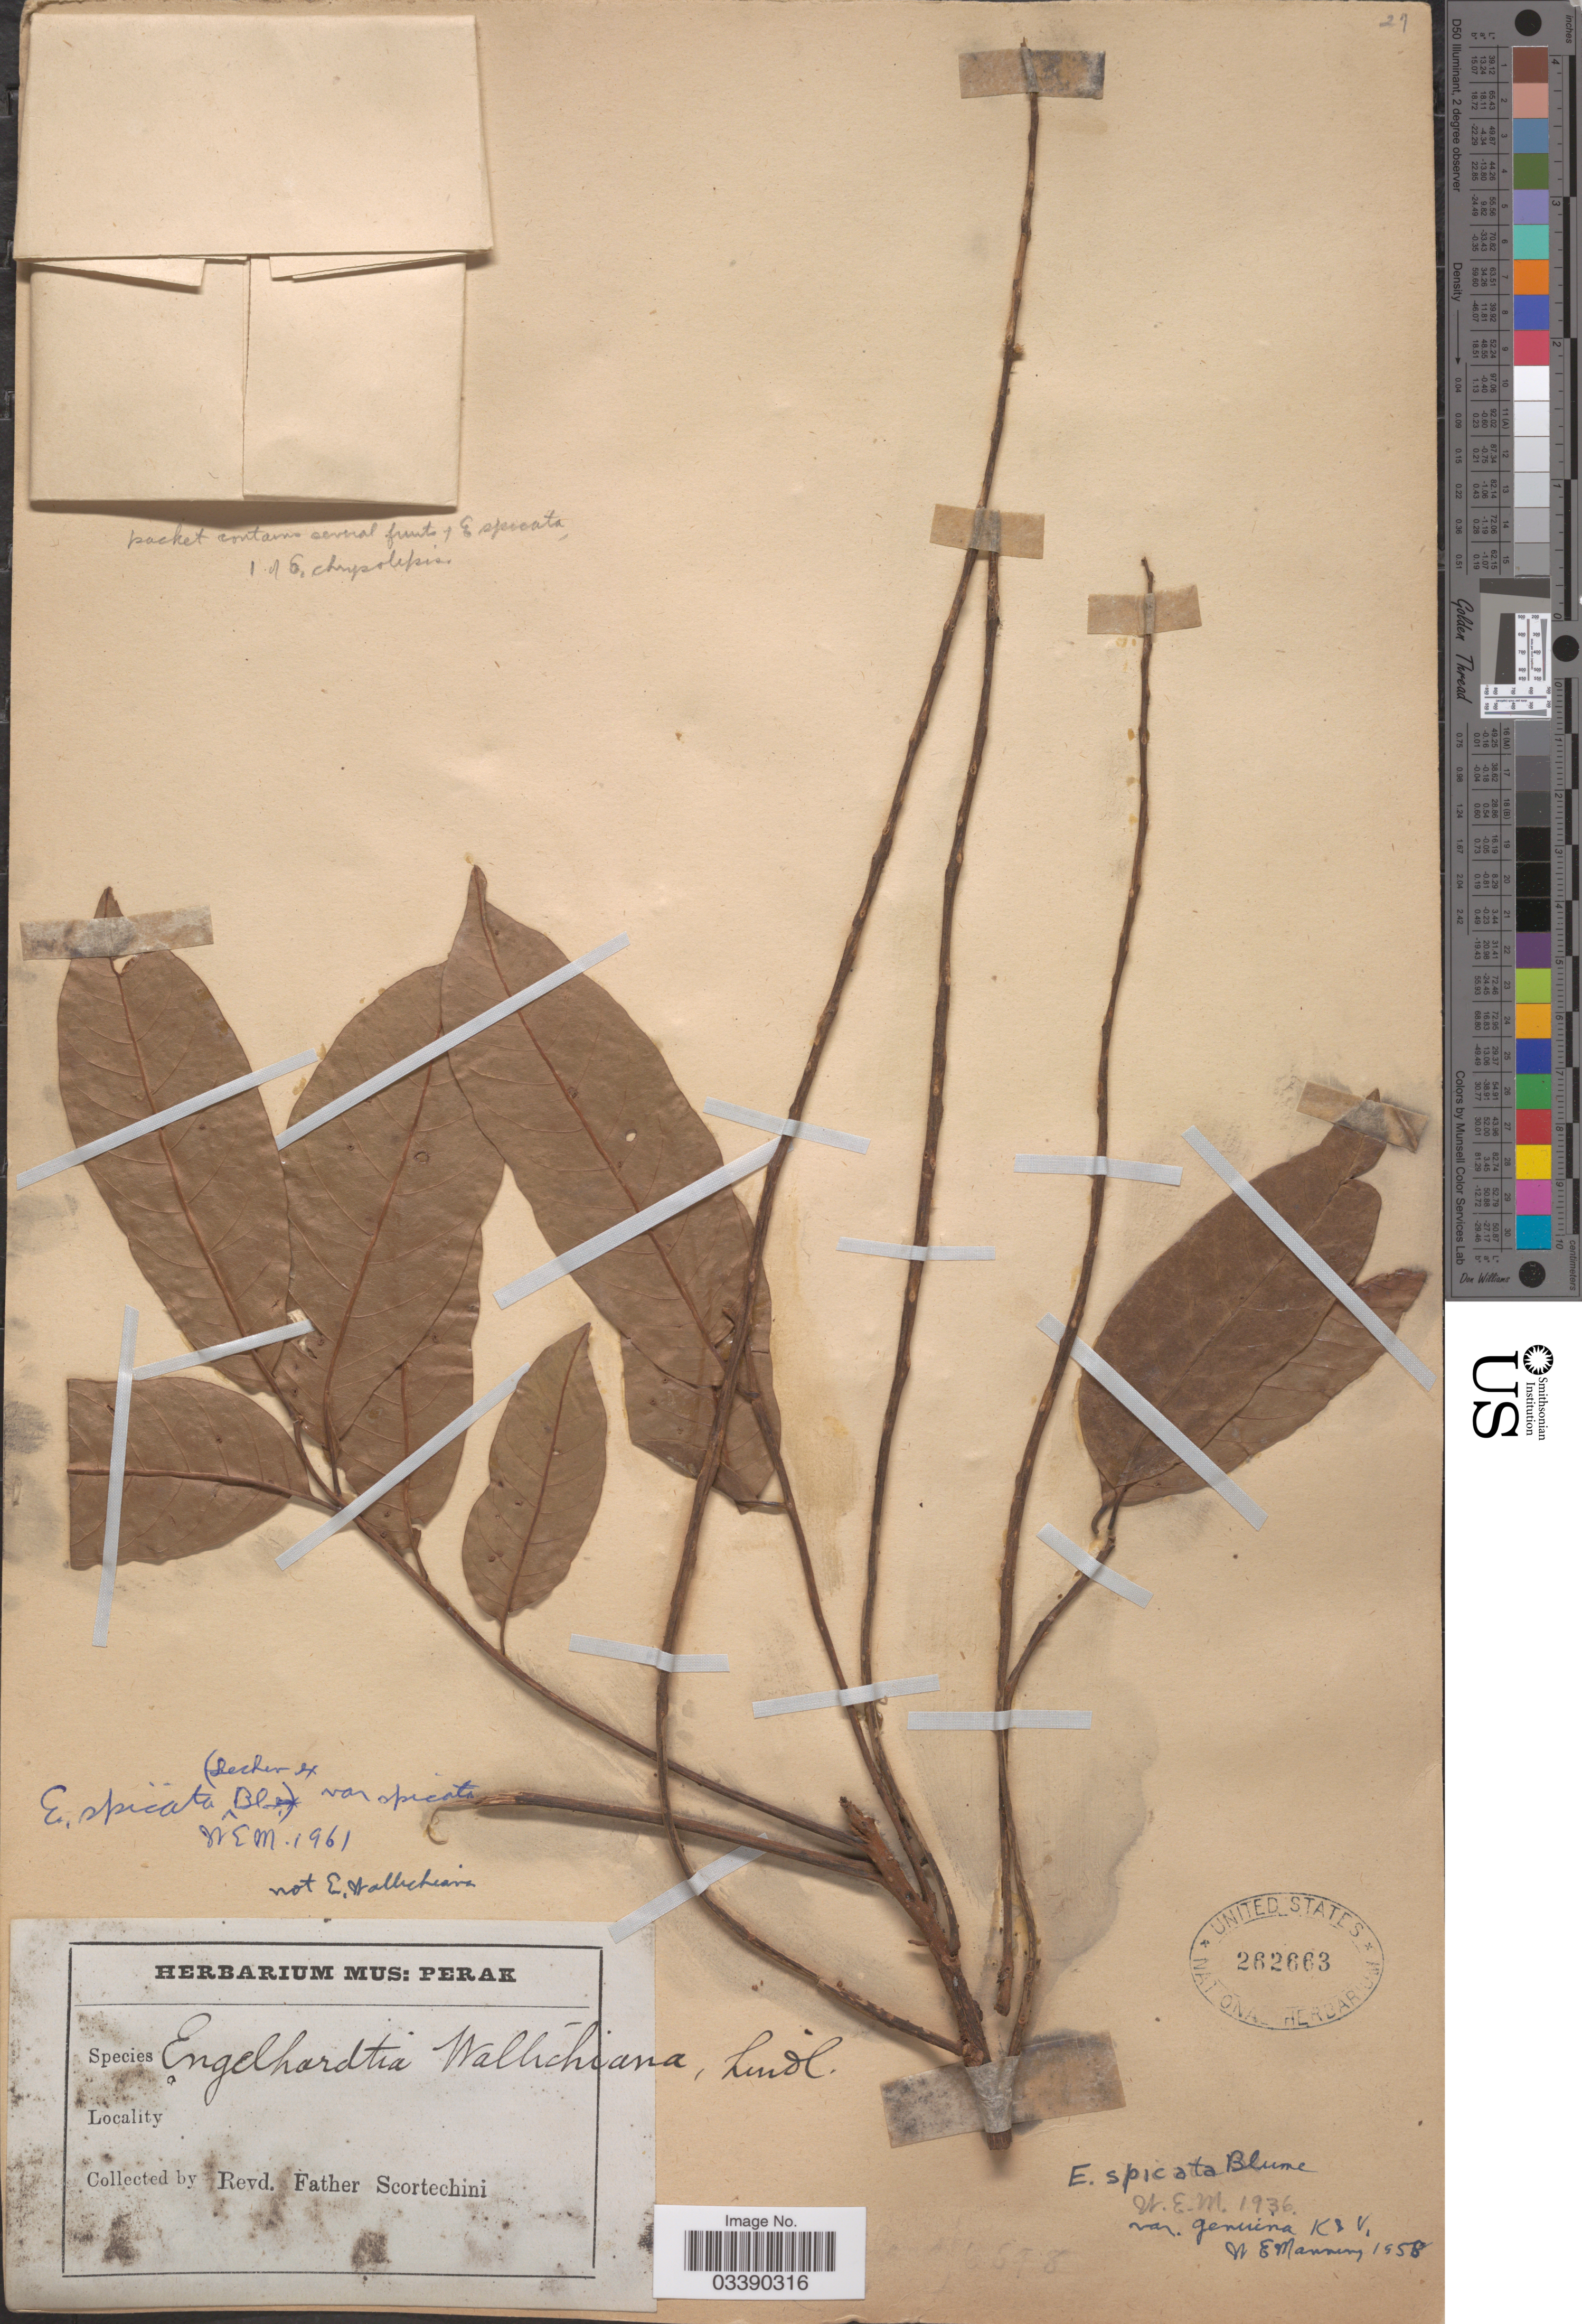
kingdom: Plantae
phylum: Tracheophyta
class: Magnoliopsida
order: Fagales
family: Juglandaceae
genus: Engelhardia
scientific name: Engelhardia spicata var. spicata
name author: Lesch. ex Blume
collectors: Fr. Scortechini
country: Malaysia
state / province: Perak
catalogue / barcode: US 262663